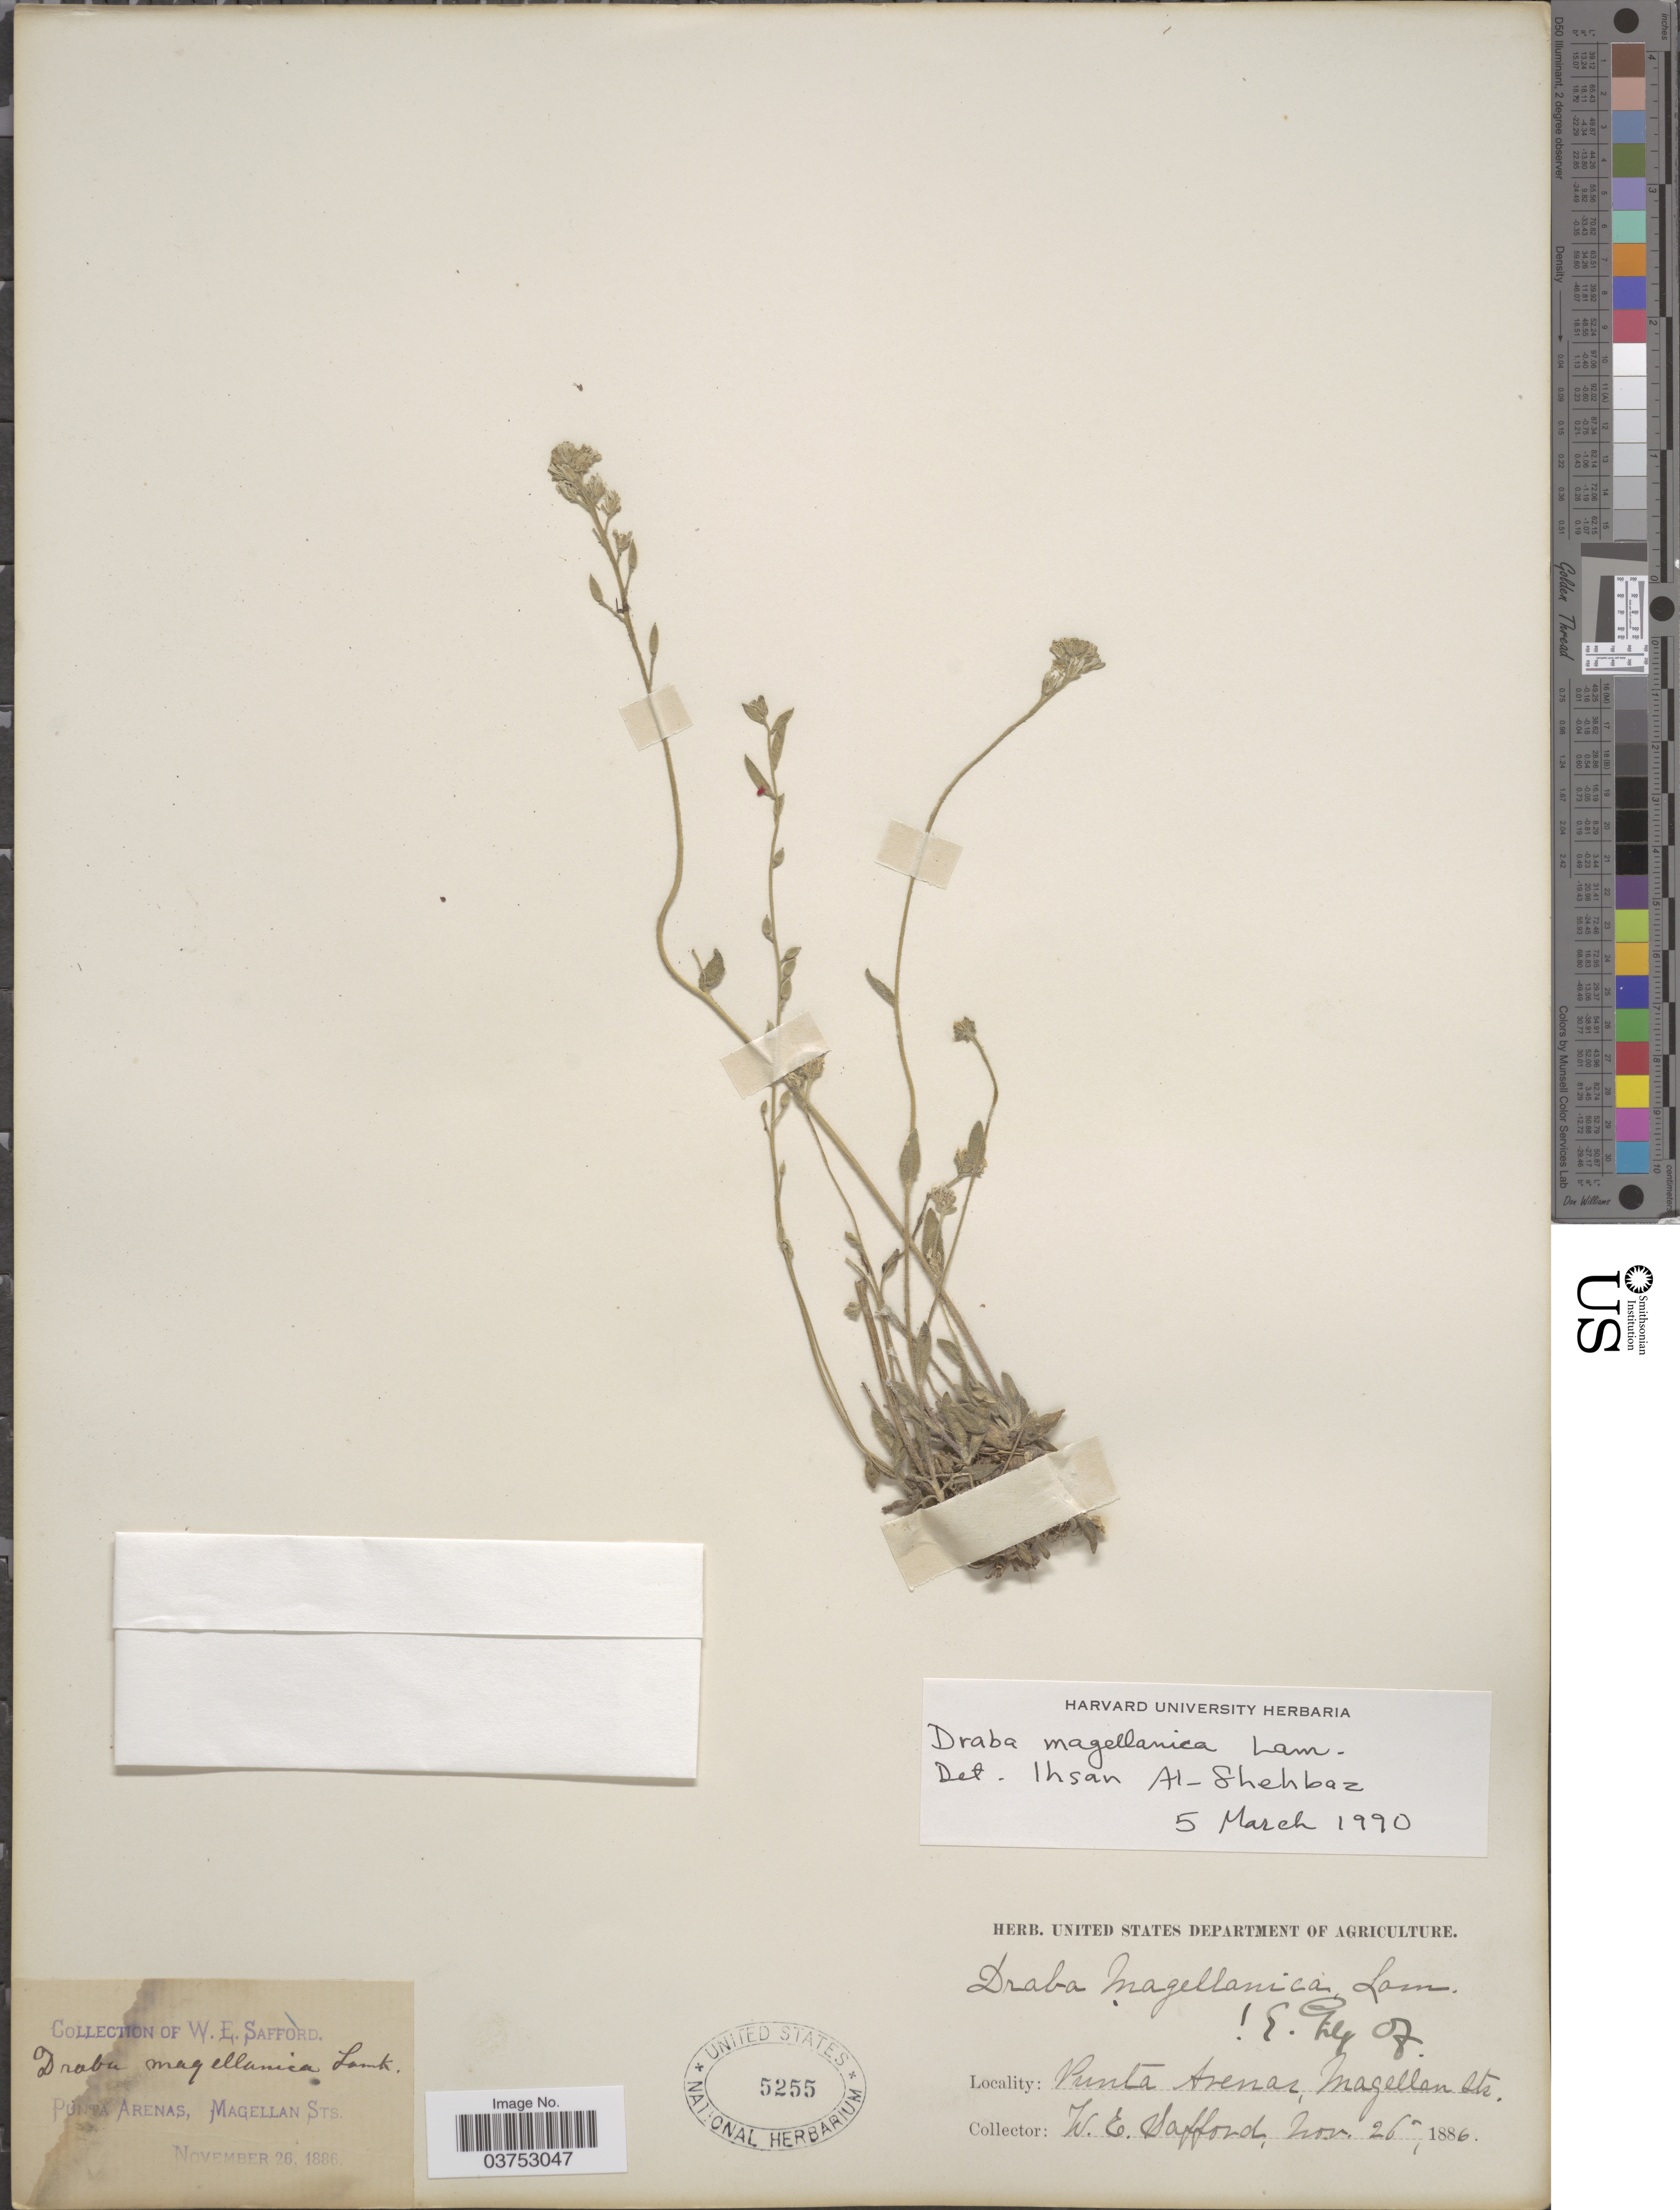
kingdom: Plantae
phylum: Tracheophyta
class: Magnoliopsida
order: Brassicales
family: Brassicaceae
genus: Draba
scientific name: Draba magellanica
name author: (A. Gray) Lam.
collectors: W. E. Safford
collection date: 1886-11-26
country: Chile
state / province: Magallanes y de la Antártica Chilena (XII)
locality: Punta Arenas, Magellan Sts.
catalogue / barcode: US 5255